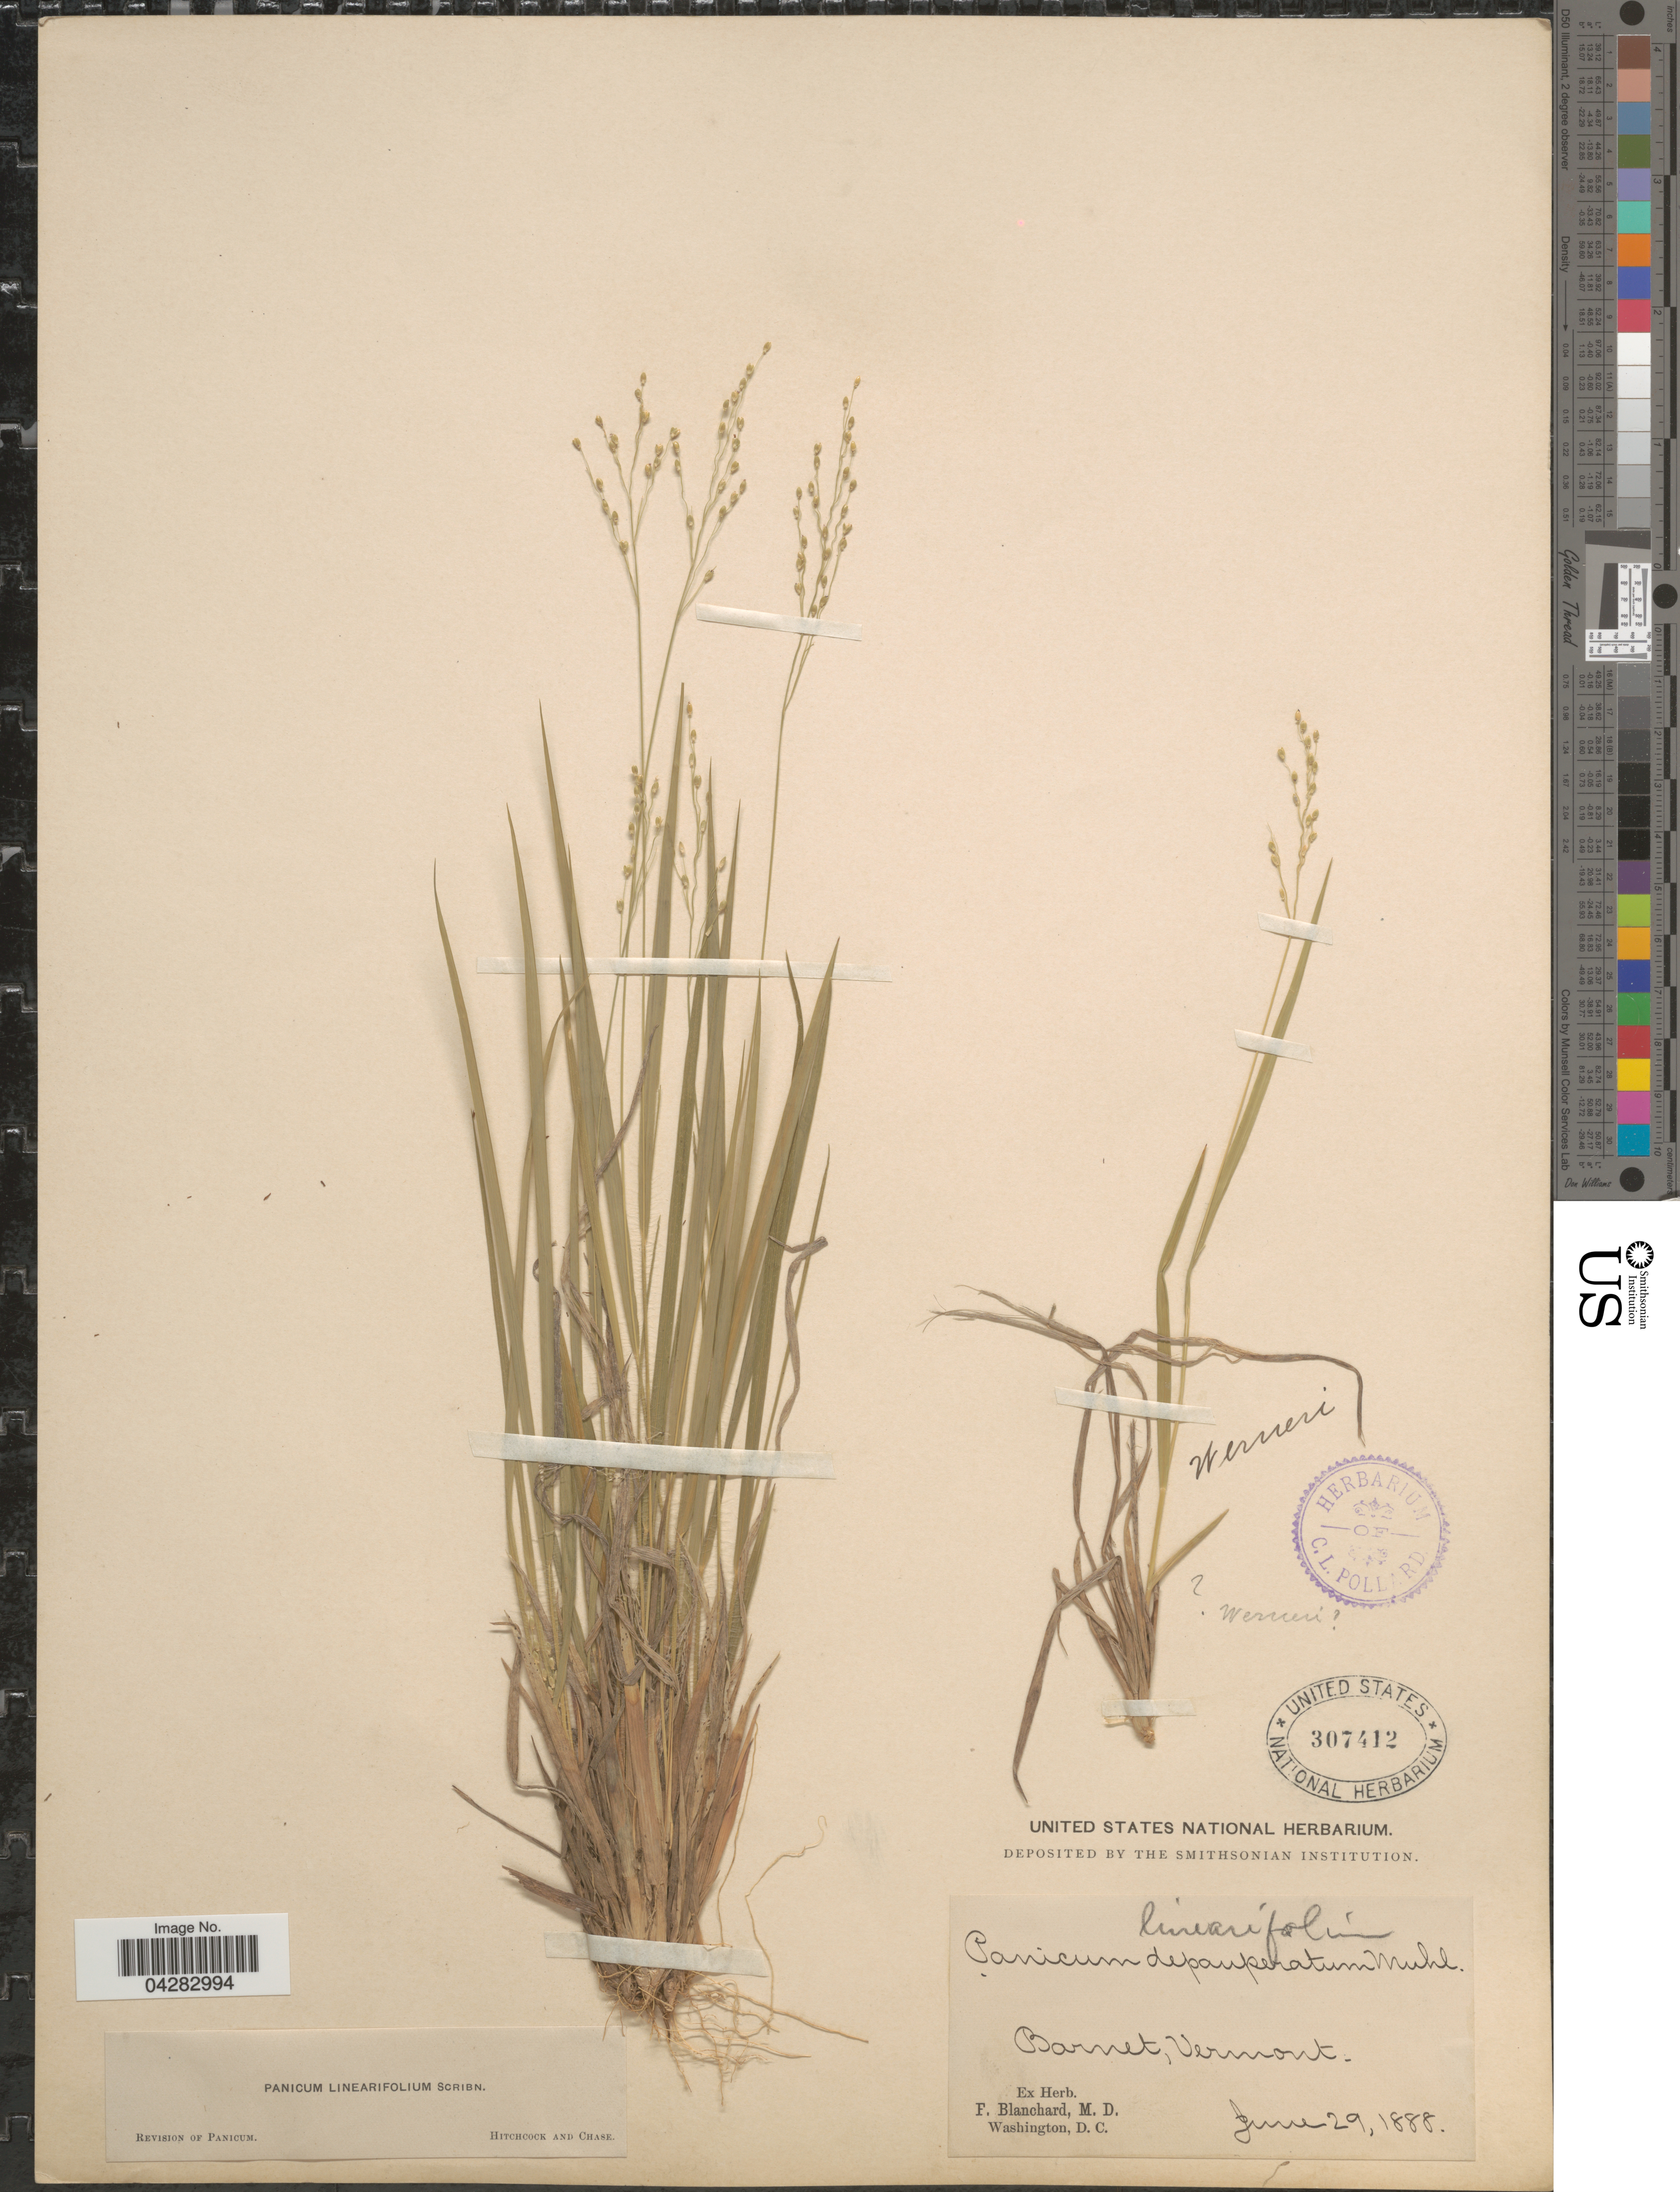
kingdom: Plantae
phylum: Tracheophyta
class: Liliopsida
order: Poales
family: Poaceae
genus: Dichanthelium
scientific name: Dichanthelium linearifolium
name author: (Scribn.) Gould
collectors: ex herb. F. Blanchard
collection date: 1888-06-29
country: United States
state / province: Vermont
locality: Barnet.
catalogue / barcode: US 307412